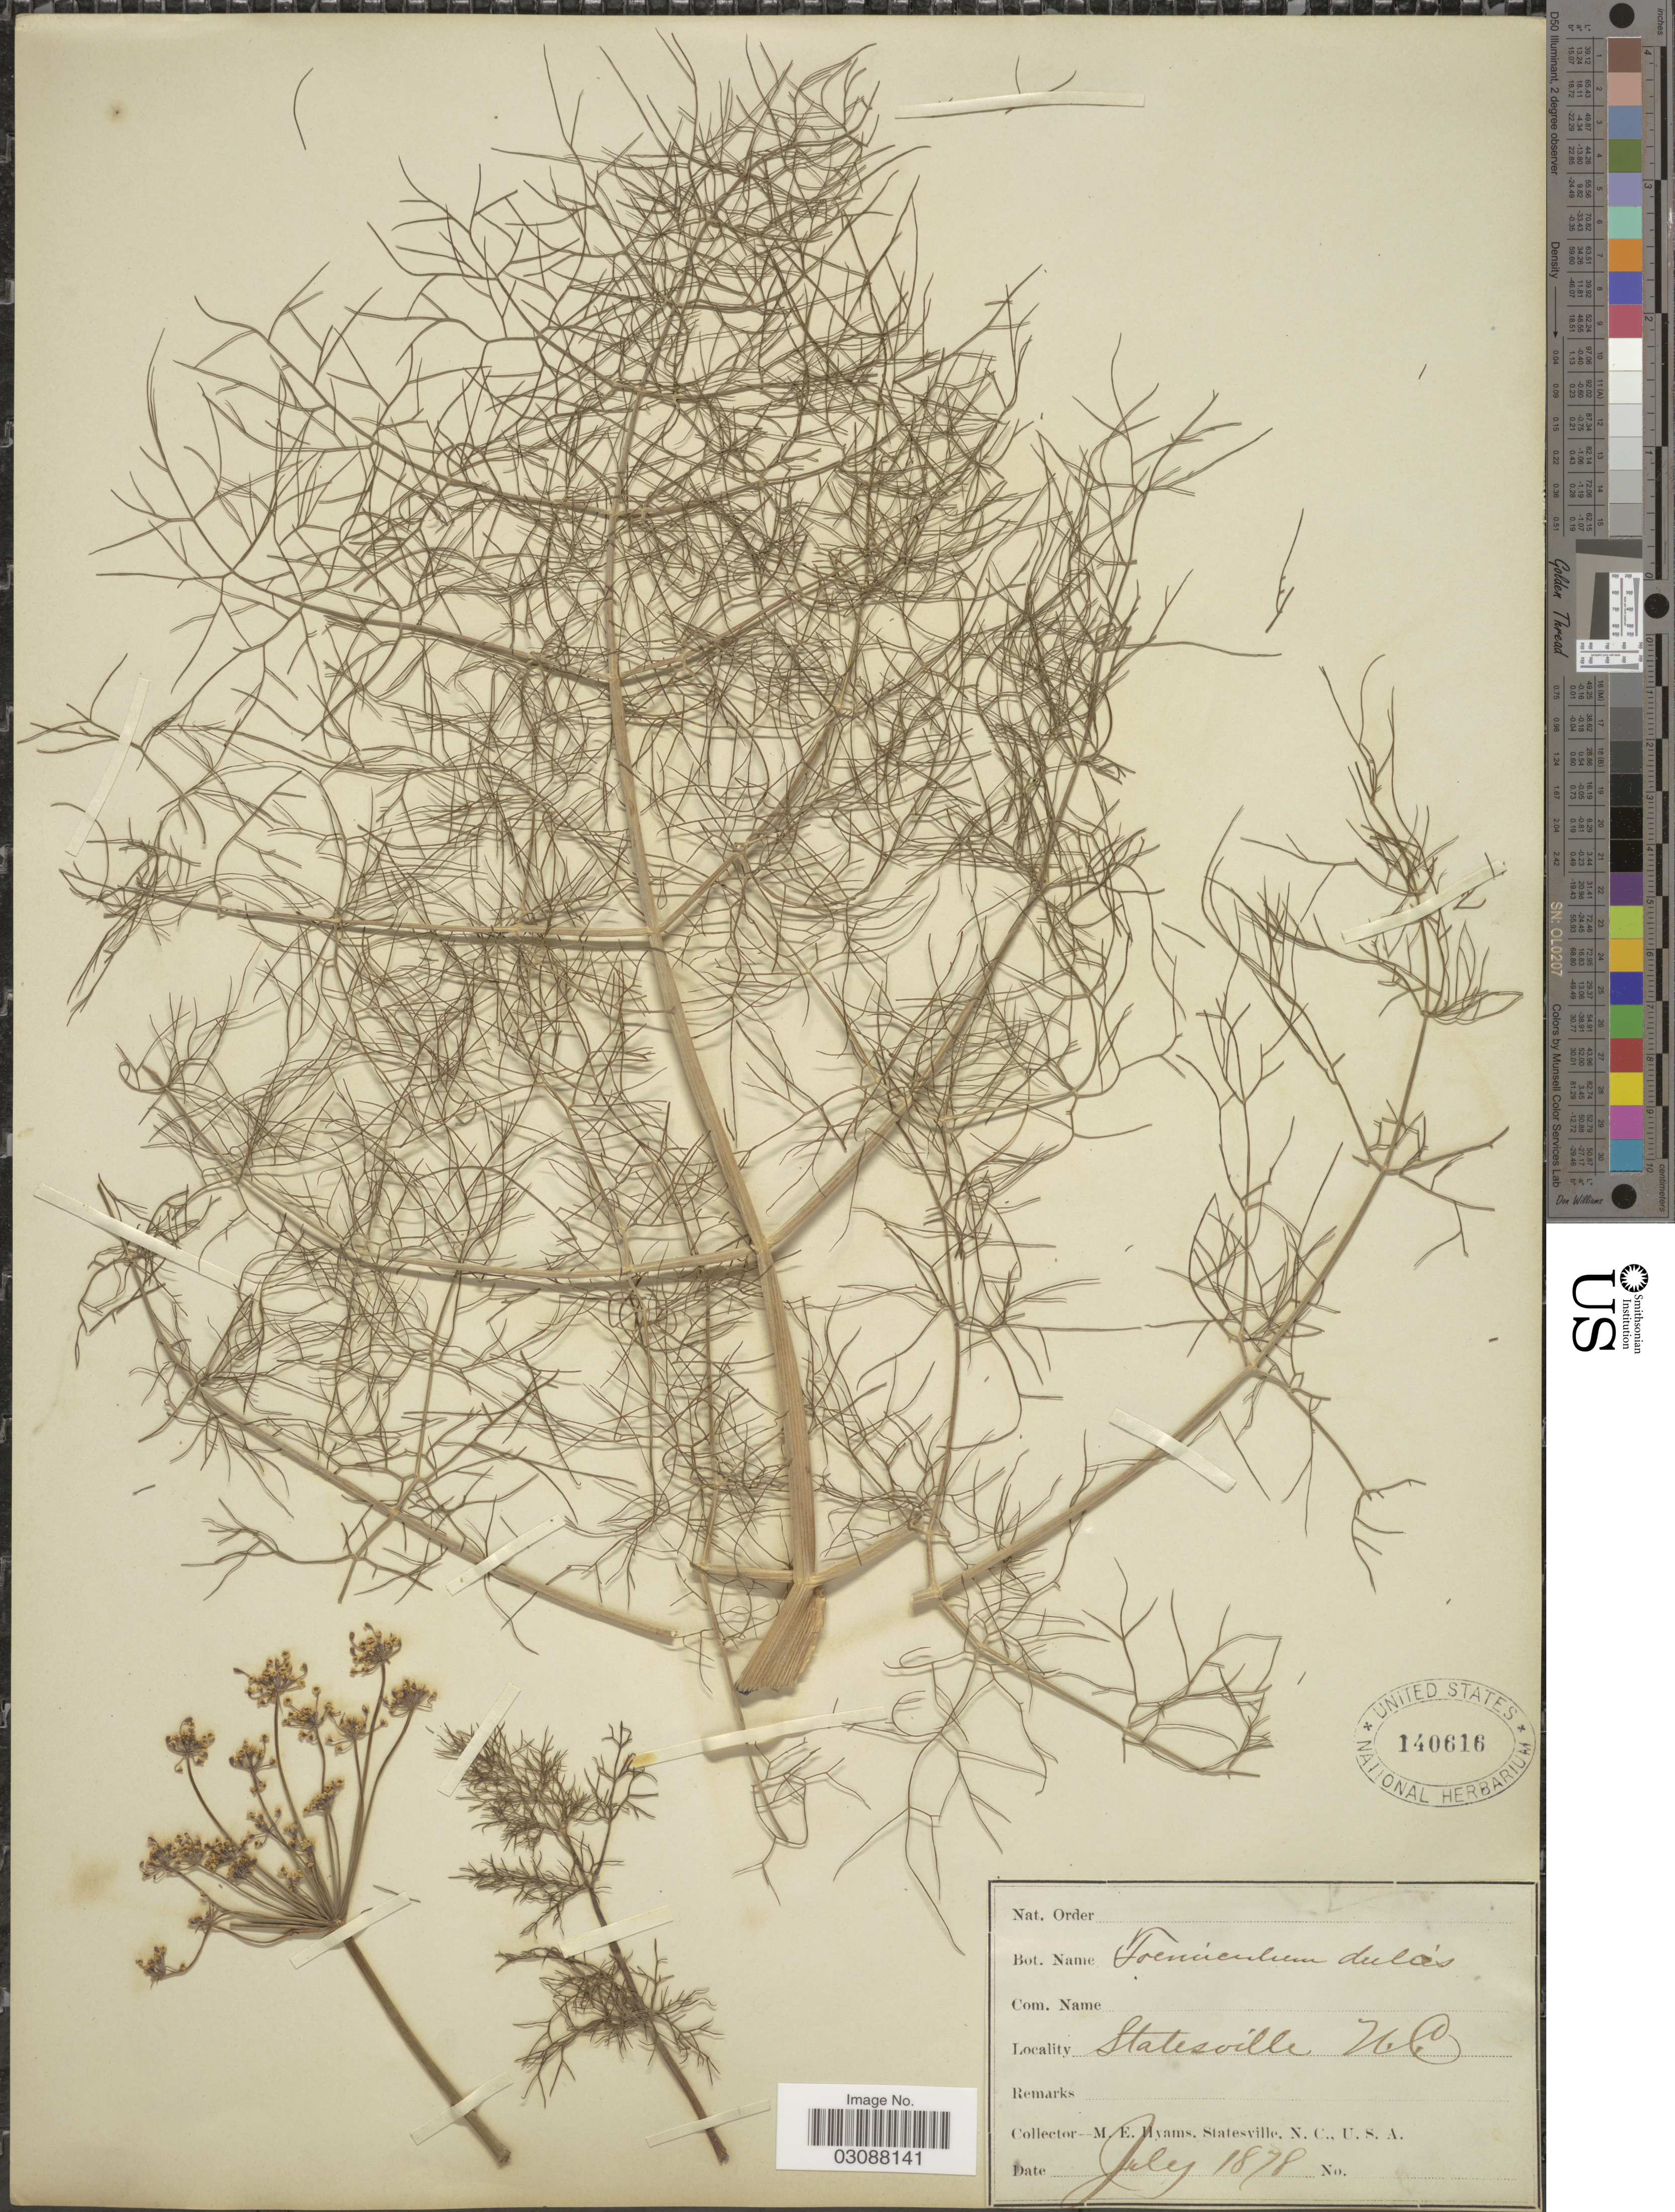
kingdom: Plantae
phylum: Tracheophyta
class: Magnoliopsida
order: Apiales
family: Apiaceae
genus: Foeniculum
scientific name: Foeniculum vulgare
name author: Mill.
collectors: M. E. Hyams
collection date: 1878-07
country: United States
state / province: North Carolina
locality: Statesville.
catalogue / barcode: US 140616